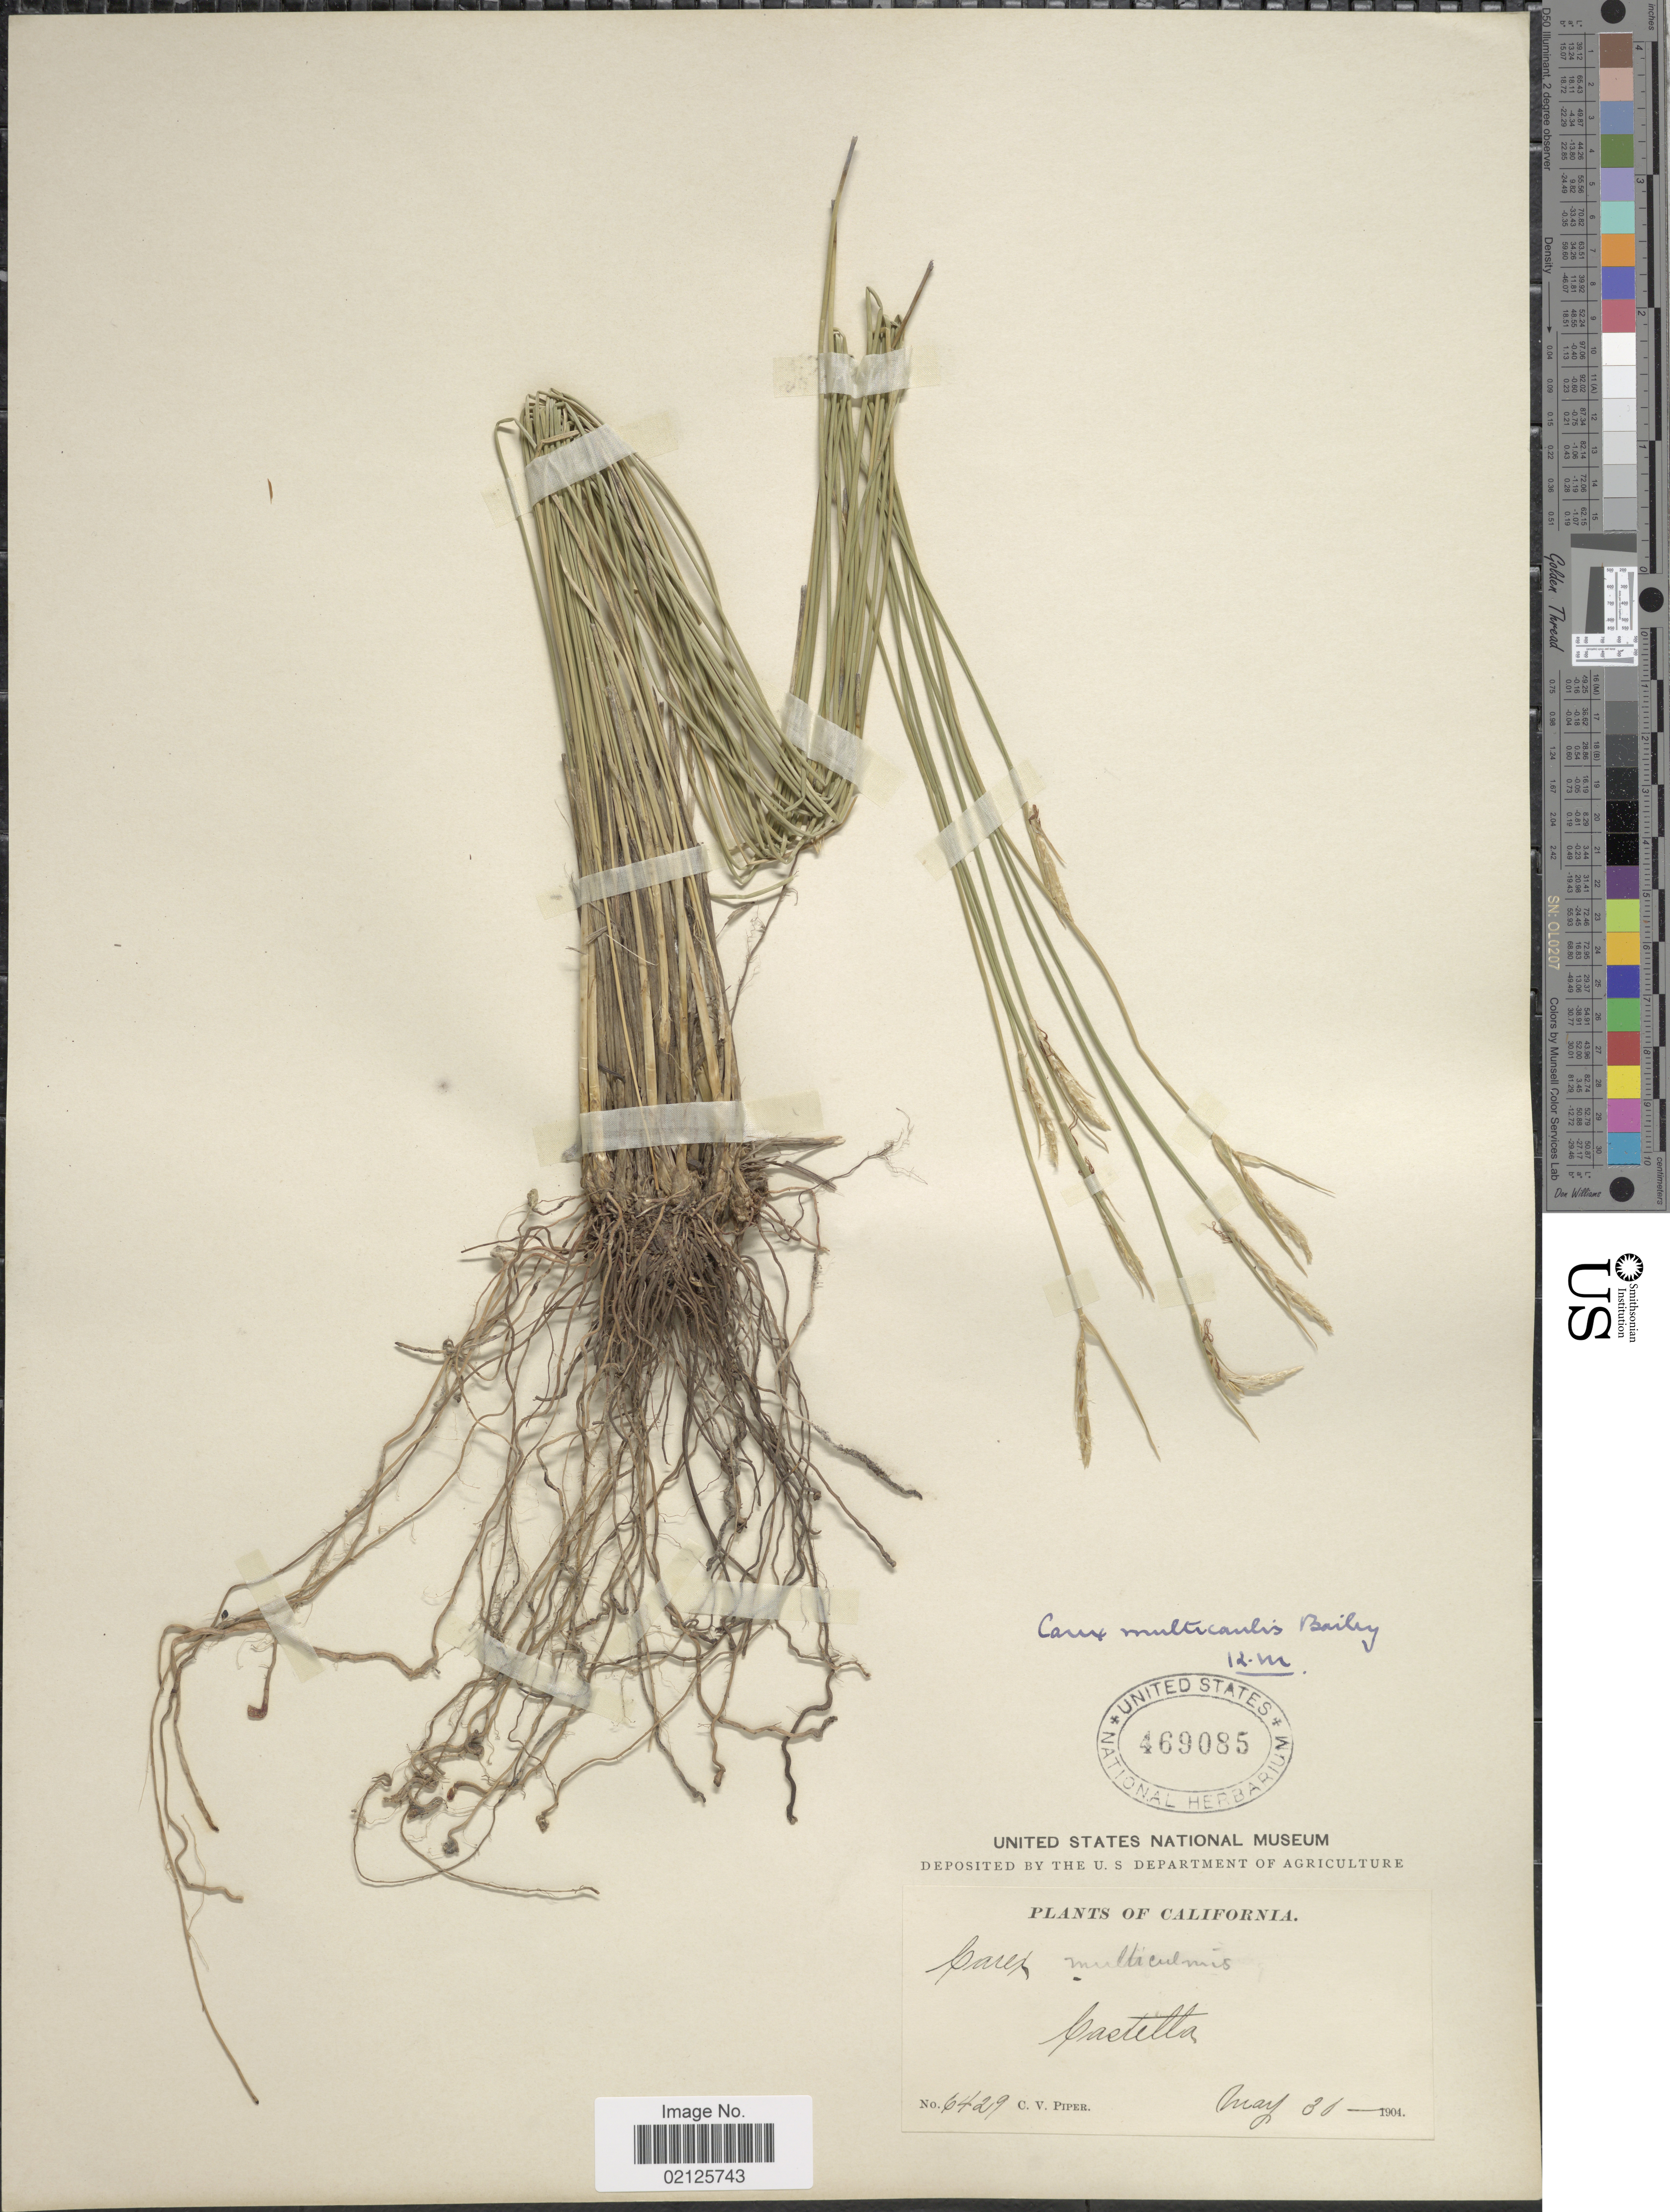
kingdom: Plantae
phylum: Tracheophyta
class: Liliopsida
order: Poales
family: Cyperaceae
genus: Carex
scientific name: Carex multicaulis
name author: L.H. Bailey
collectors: C. V. Piper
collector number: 6429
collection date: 1904-03-31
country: United States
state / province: California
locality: Castella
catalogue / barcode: US 469085